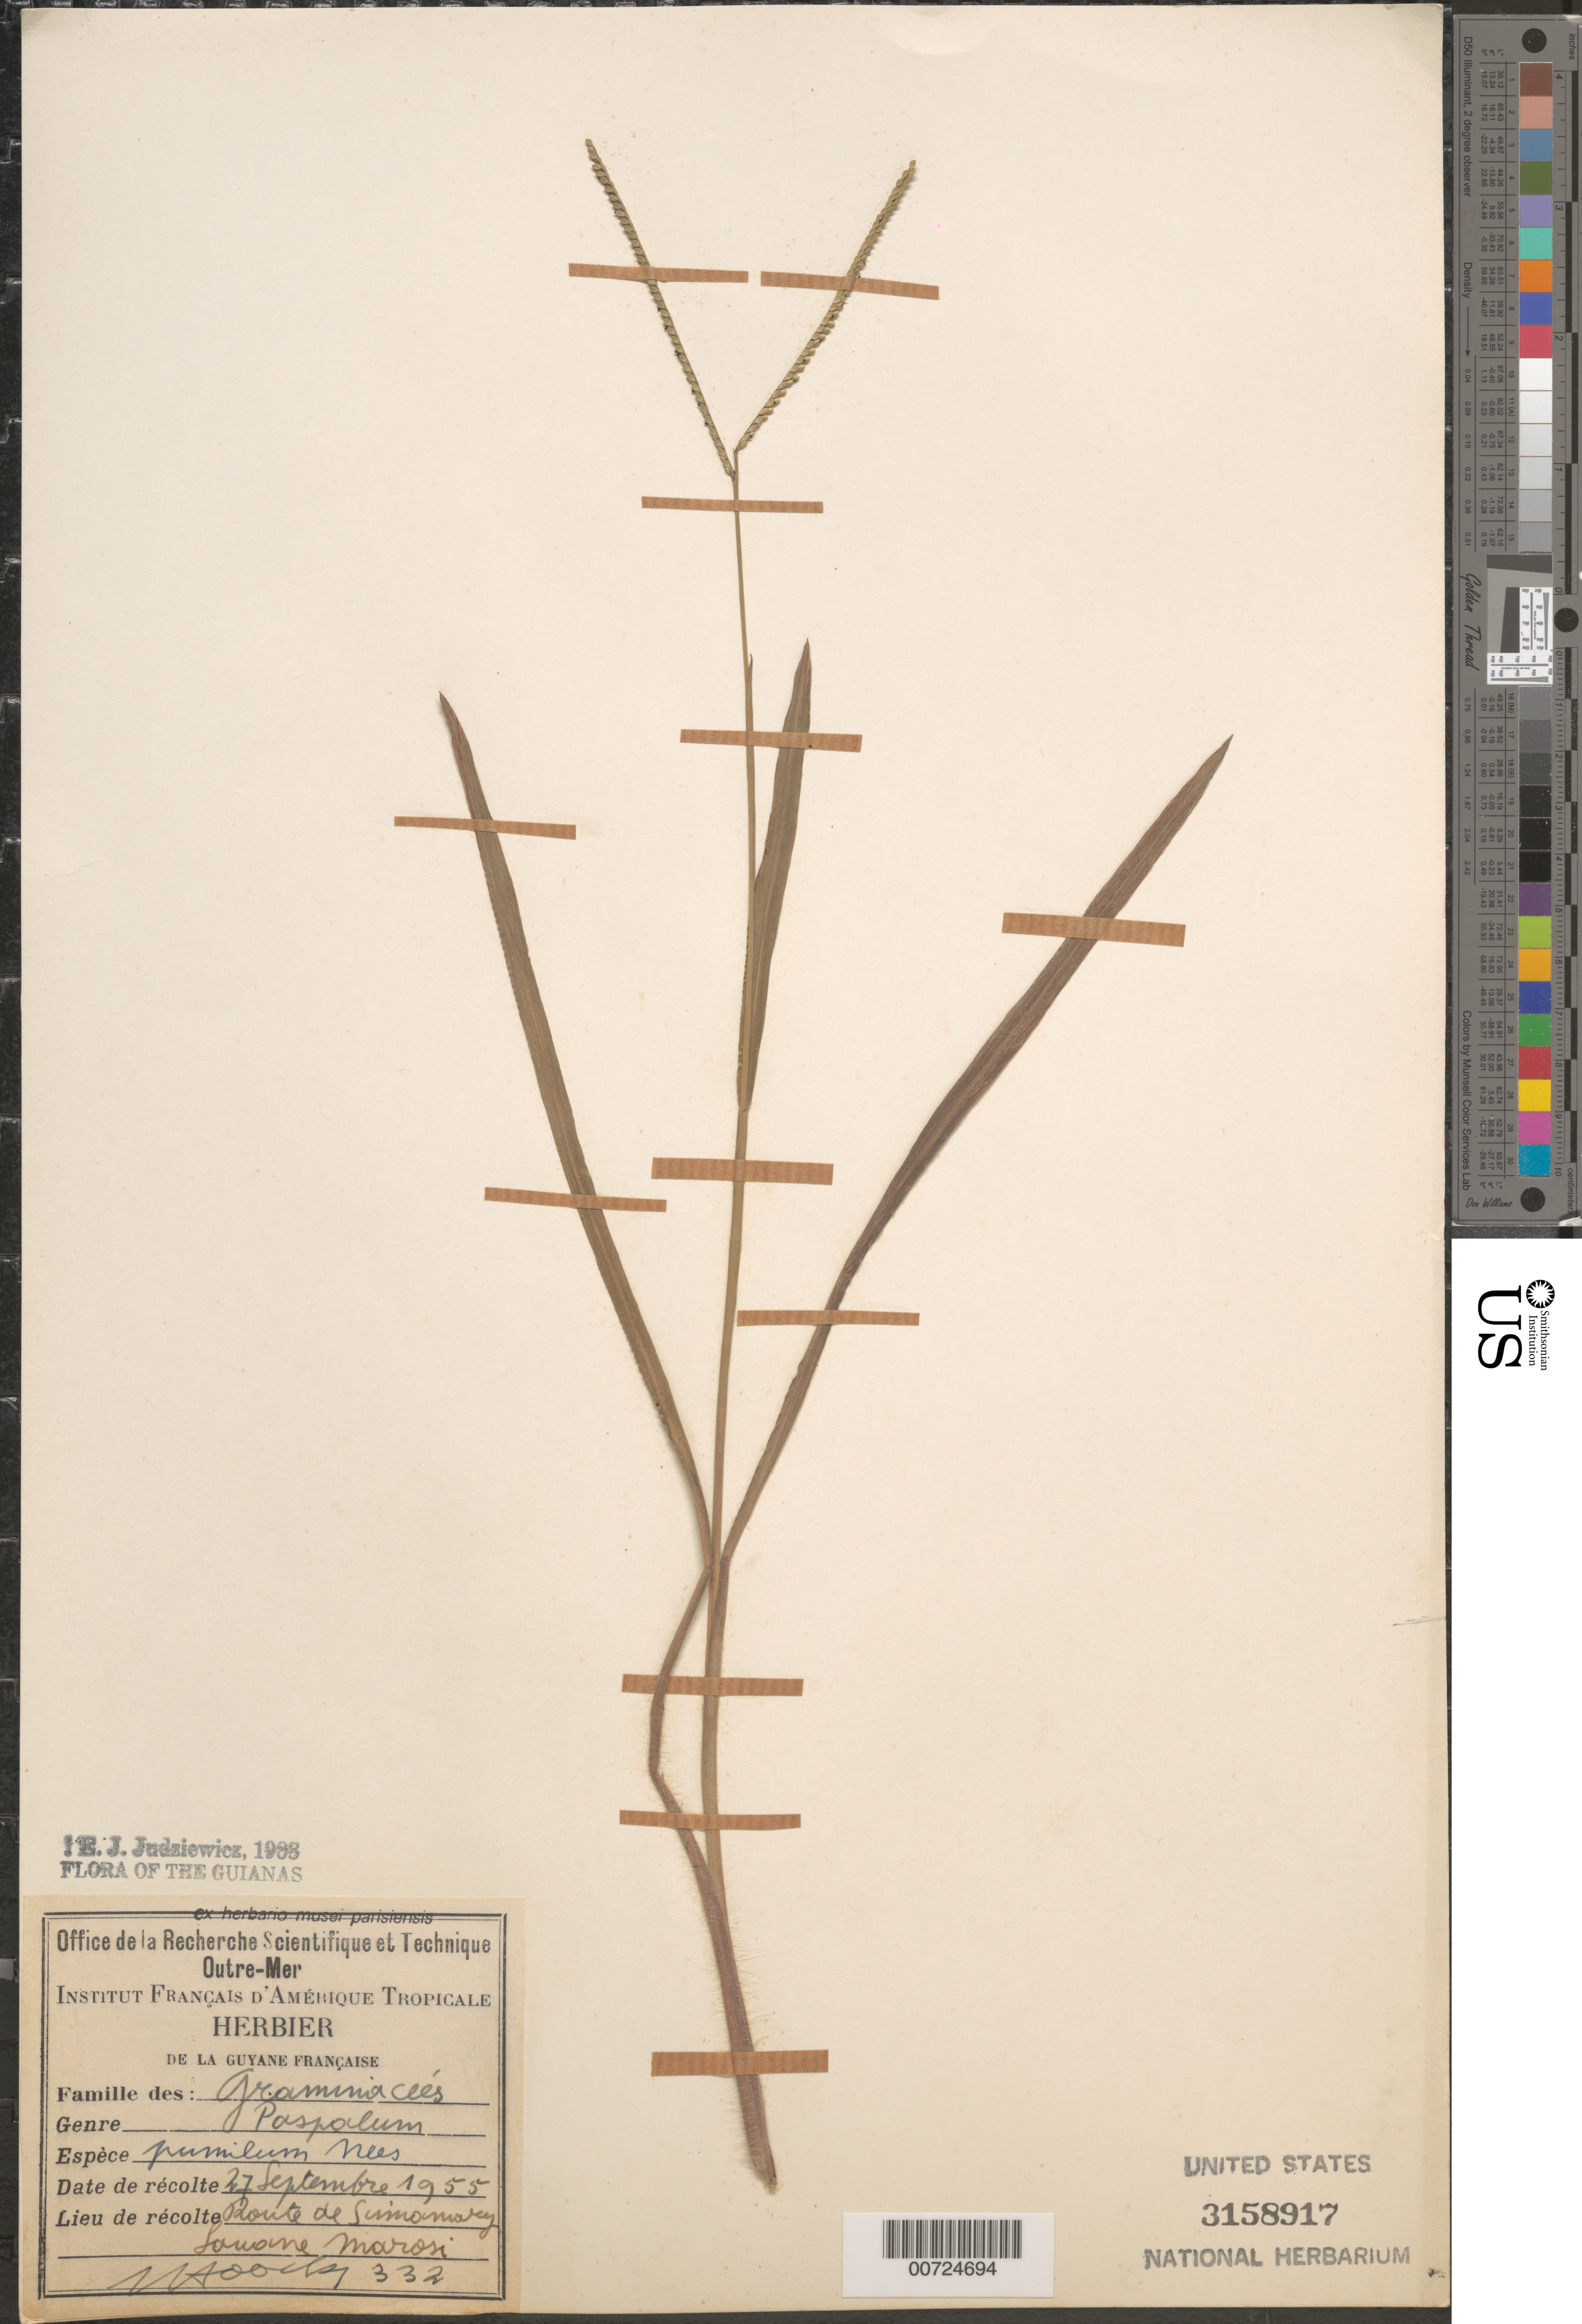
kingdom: Plantae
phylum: Tracheophyta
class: Liliopsida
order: Poales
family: Poaceae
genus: Paspalum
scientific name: Paspalum pumilum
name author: Nees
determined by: Judziewicz, E. J.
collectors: J. Hoock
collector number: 332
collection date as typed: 27-Sep-55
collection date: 1955-09-27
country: French Guiana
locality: Route de Sinnamary, Savane Marosi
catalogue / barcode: US 3158917